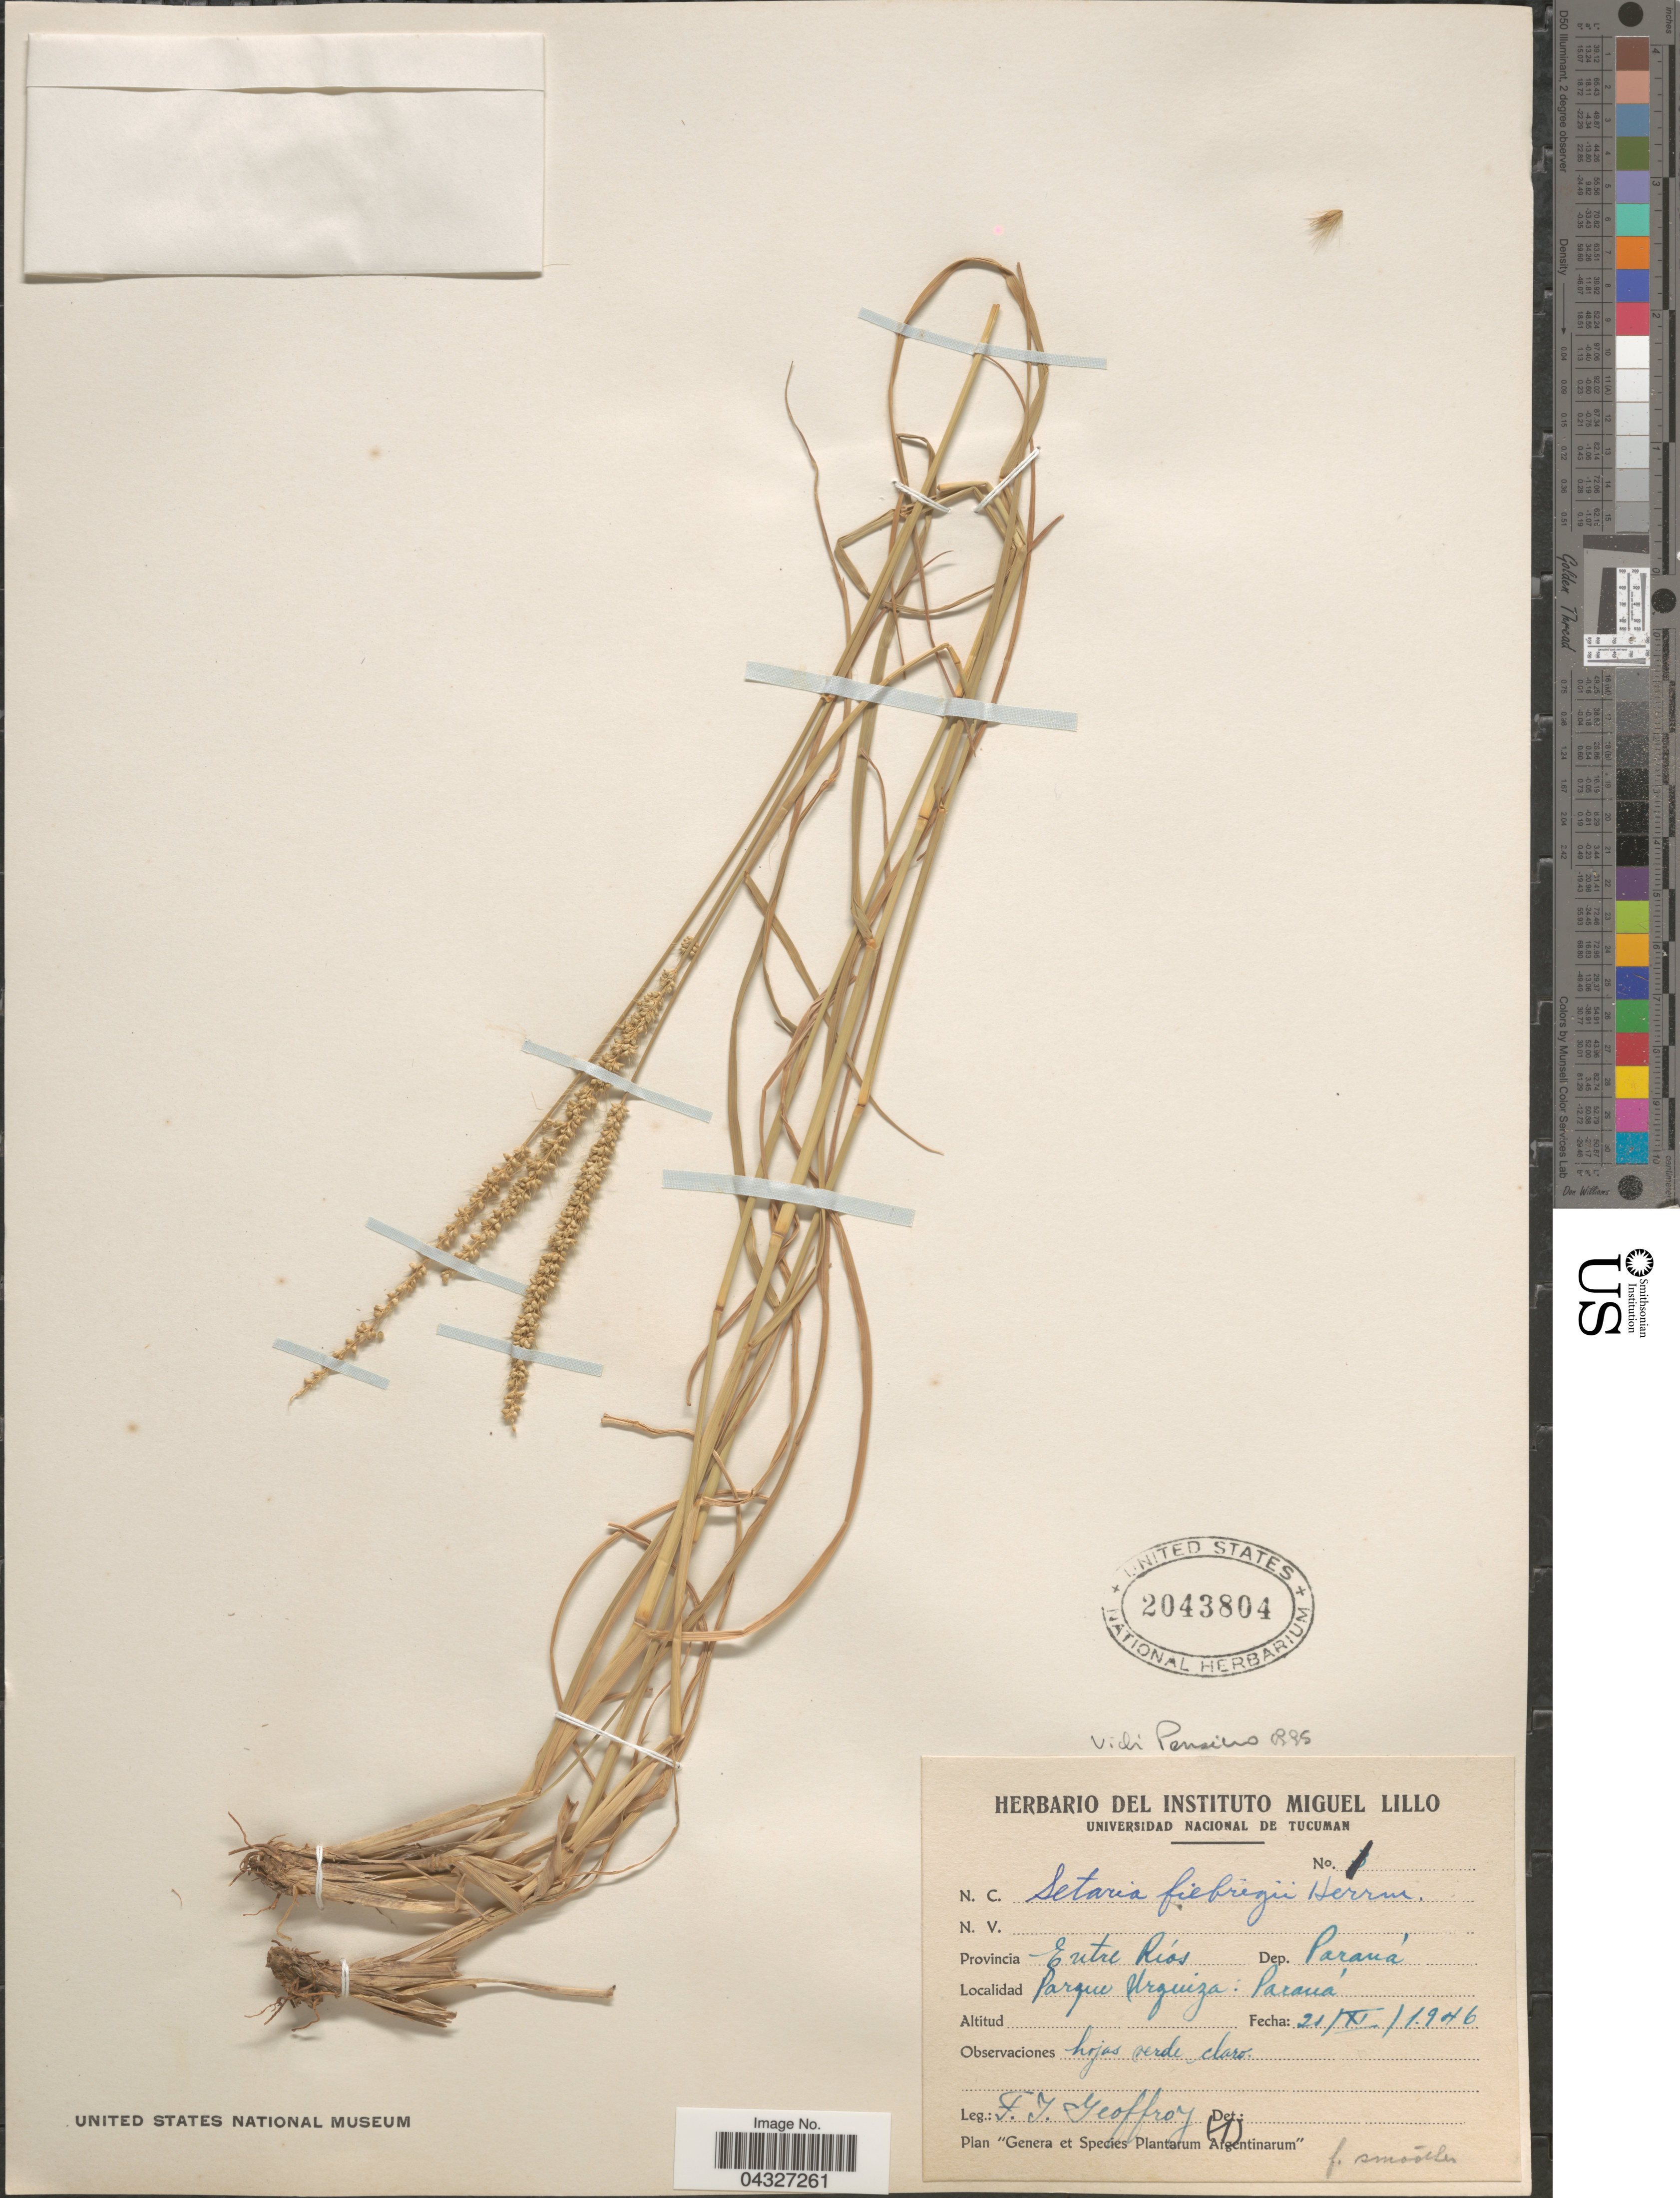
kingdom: Plantae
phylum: Tracheophyta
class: Liliopsida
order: Poales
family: Poaceae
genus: Setaria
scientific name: Setaria fiebrigii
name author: R.A.W. Herrm.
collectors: F. Geoffroy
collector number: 1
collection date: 1946-11-21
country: Argentina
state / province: Entre Rios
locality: Provincia Entre Ríos. Dep. Paraná. Parque Urquiza: Paraná.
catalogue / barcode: US 2043804